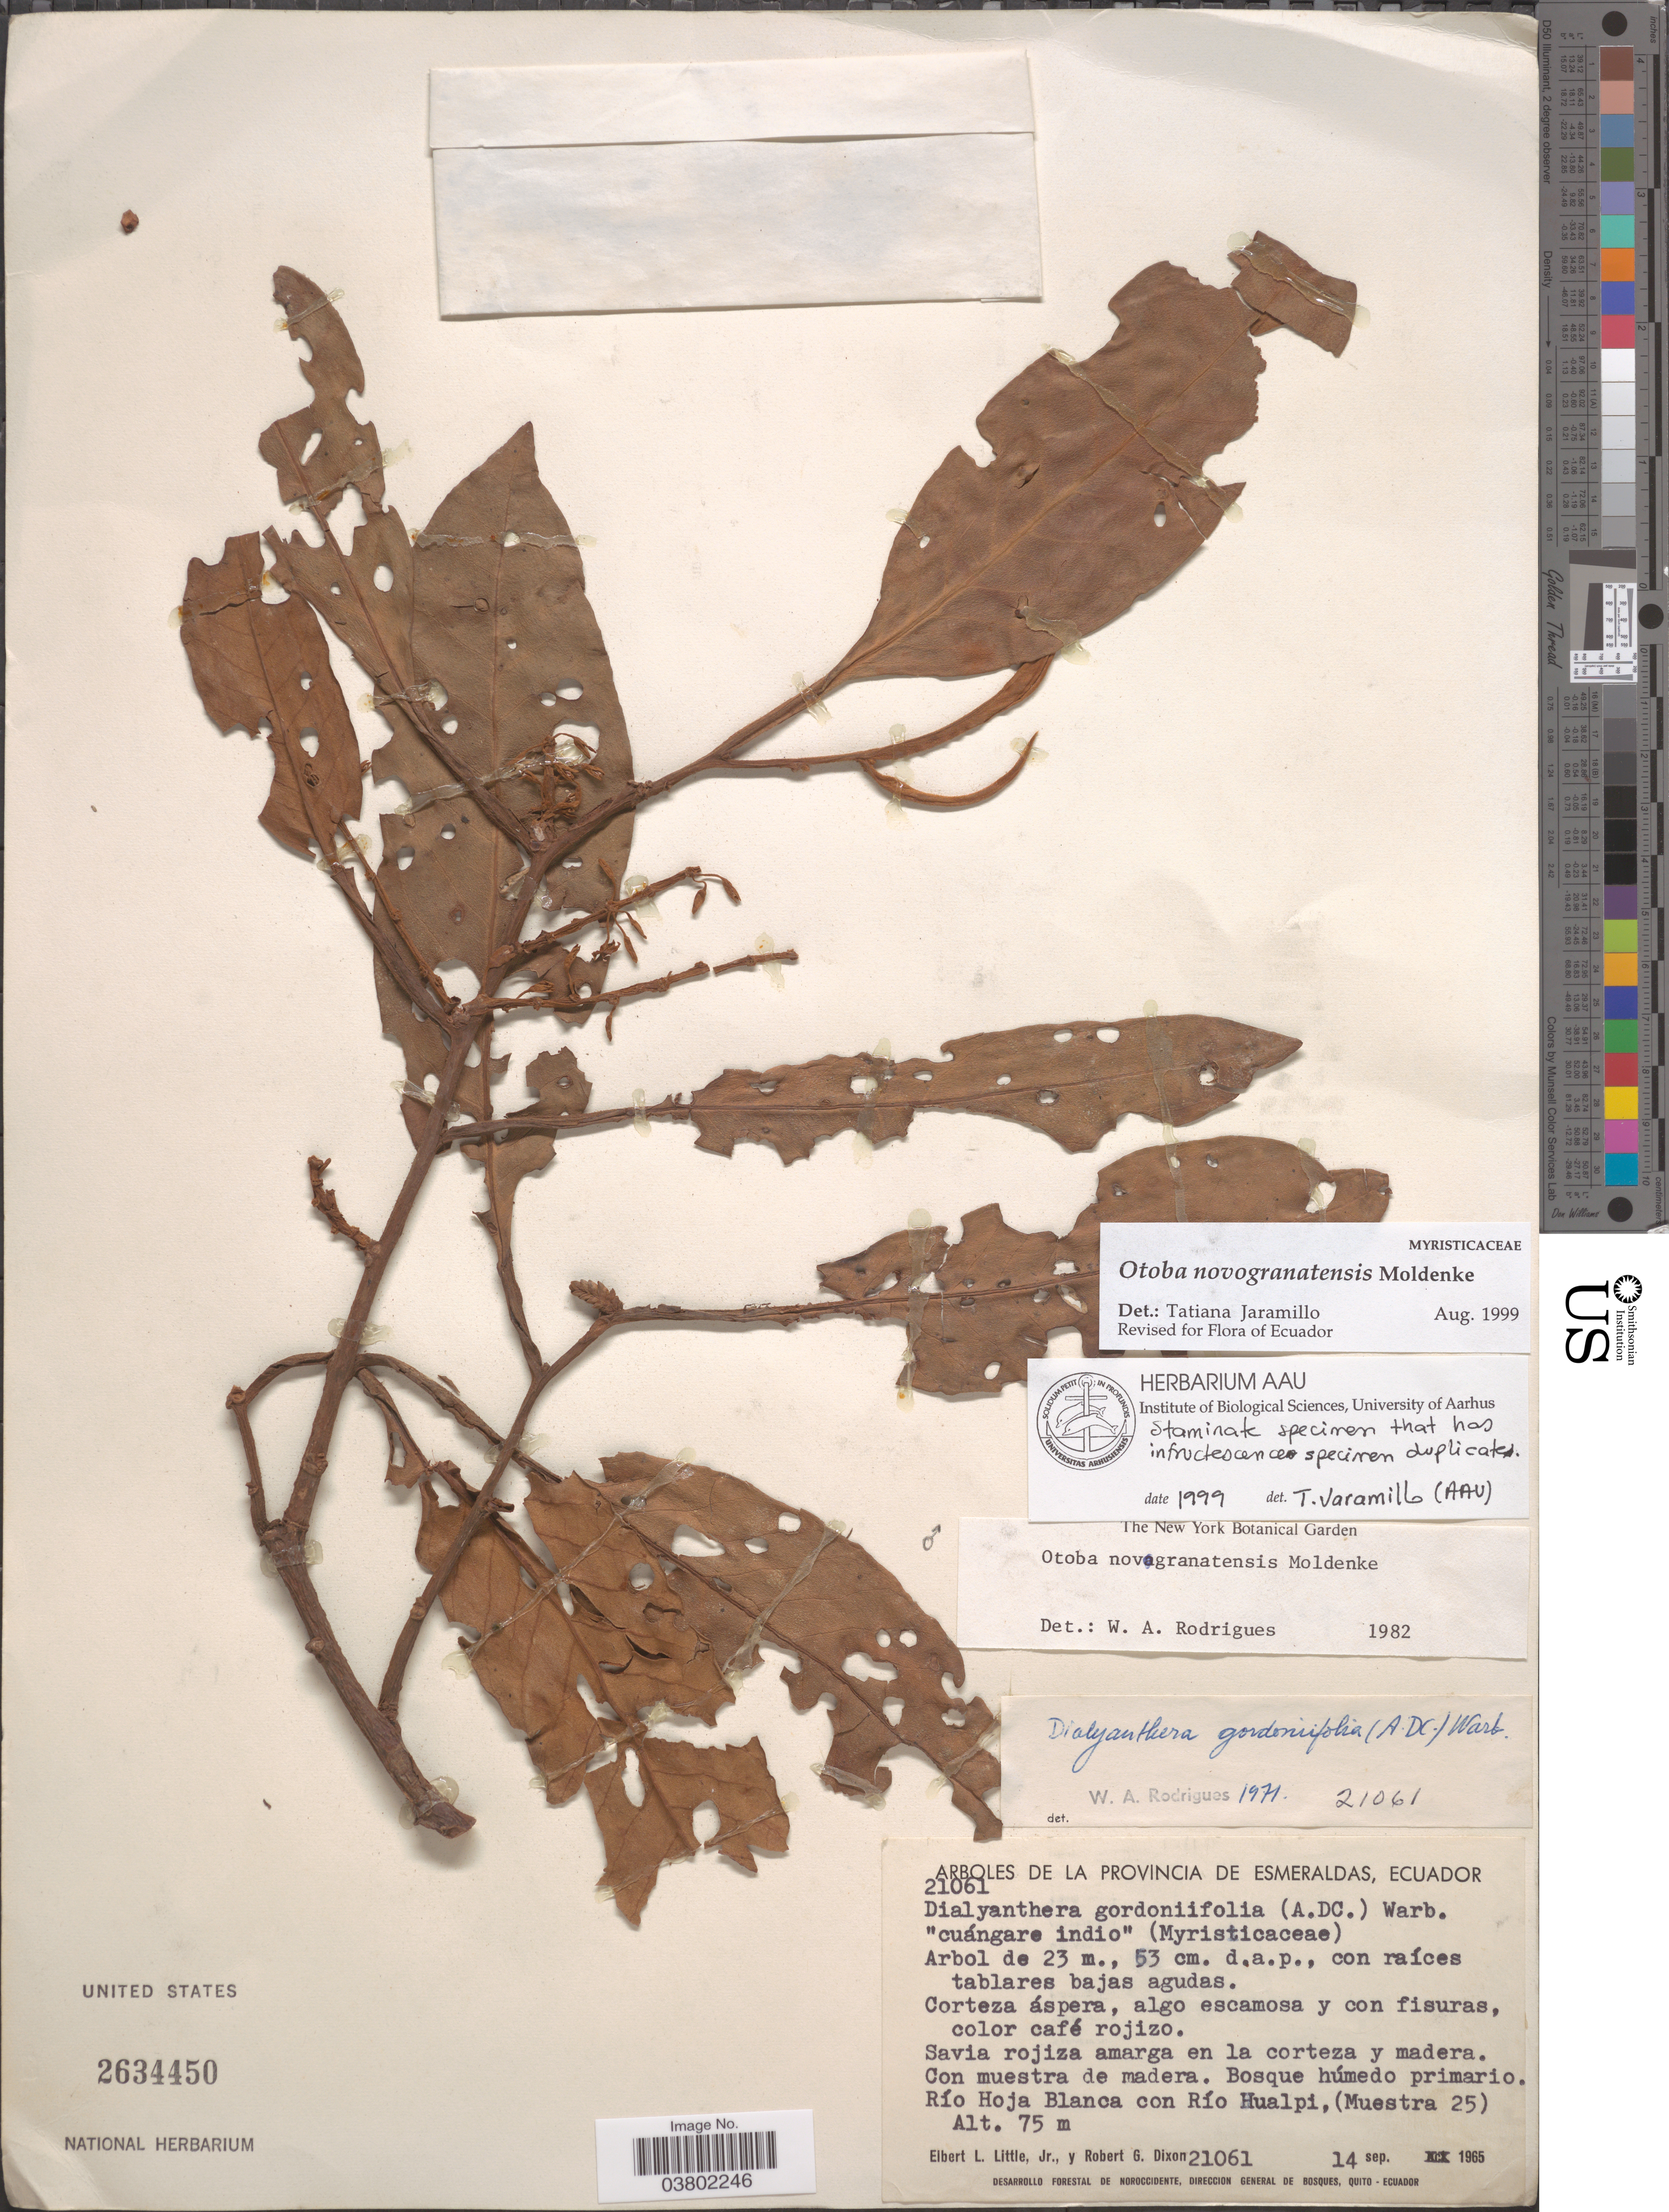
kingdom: Plantae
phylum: Tracheophyta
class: Magnoliopsida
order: Magnoliales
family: Myristicaceae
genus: Otoba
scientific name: Otoba novogranatensis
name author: Moldenke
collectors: E. L. Little & R. G. Dixon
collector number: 21061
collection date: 1965-09-14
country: Ecuador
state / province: Esmeraldas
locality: Río Hoja Blanca con Río Hualpi, (Muestra 25).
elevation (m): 75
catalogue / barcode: US 2634450